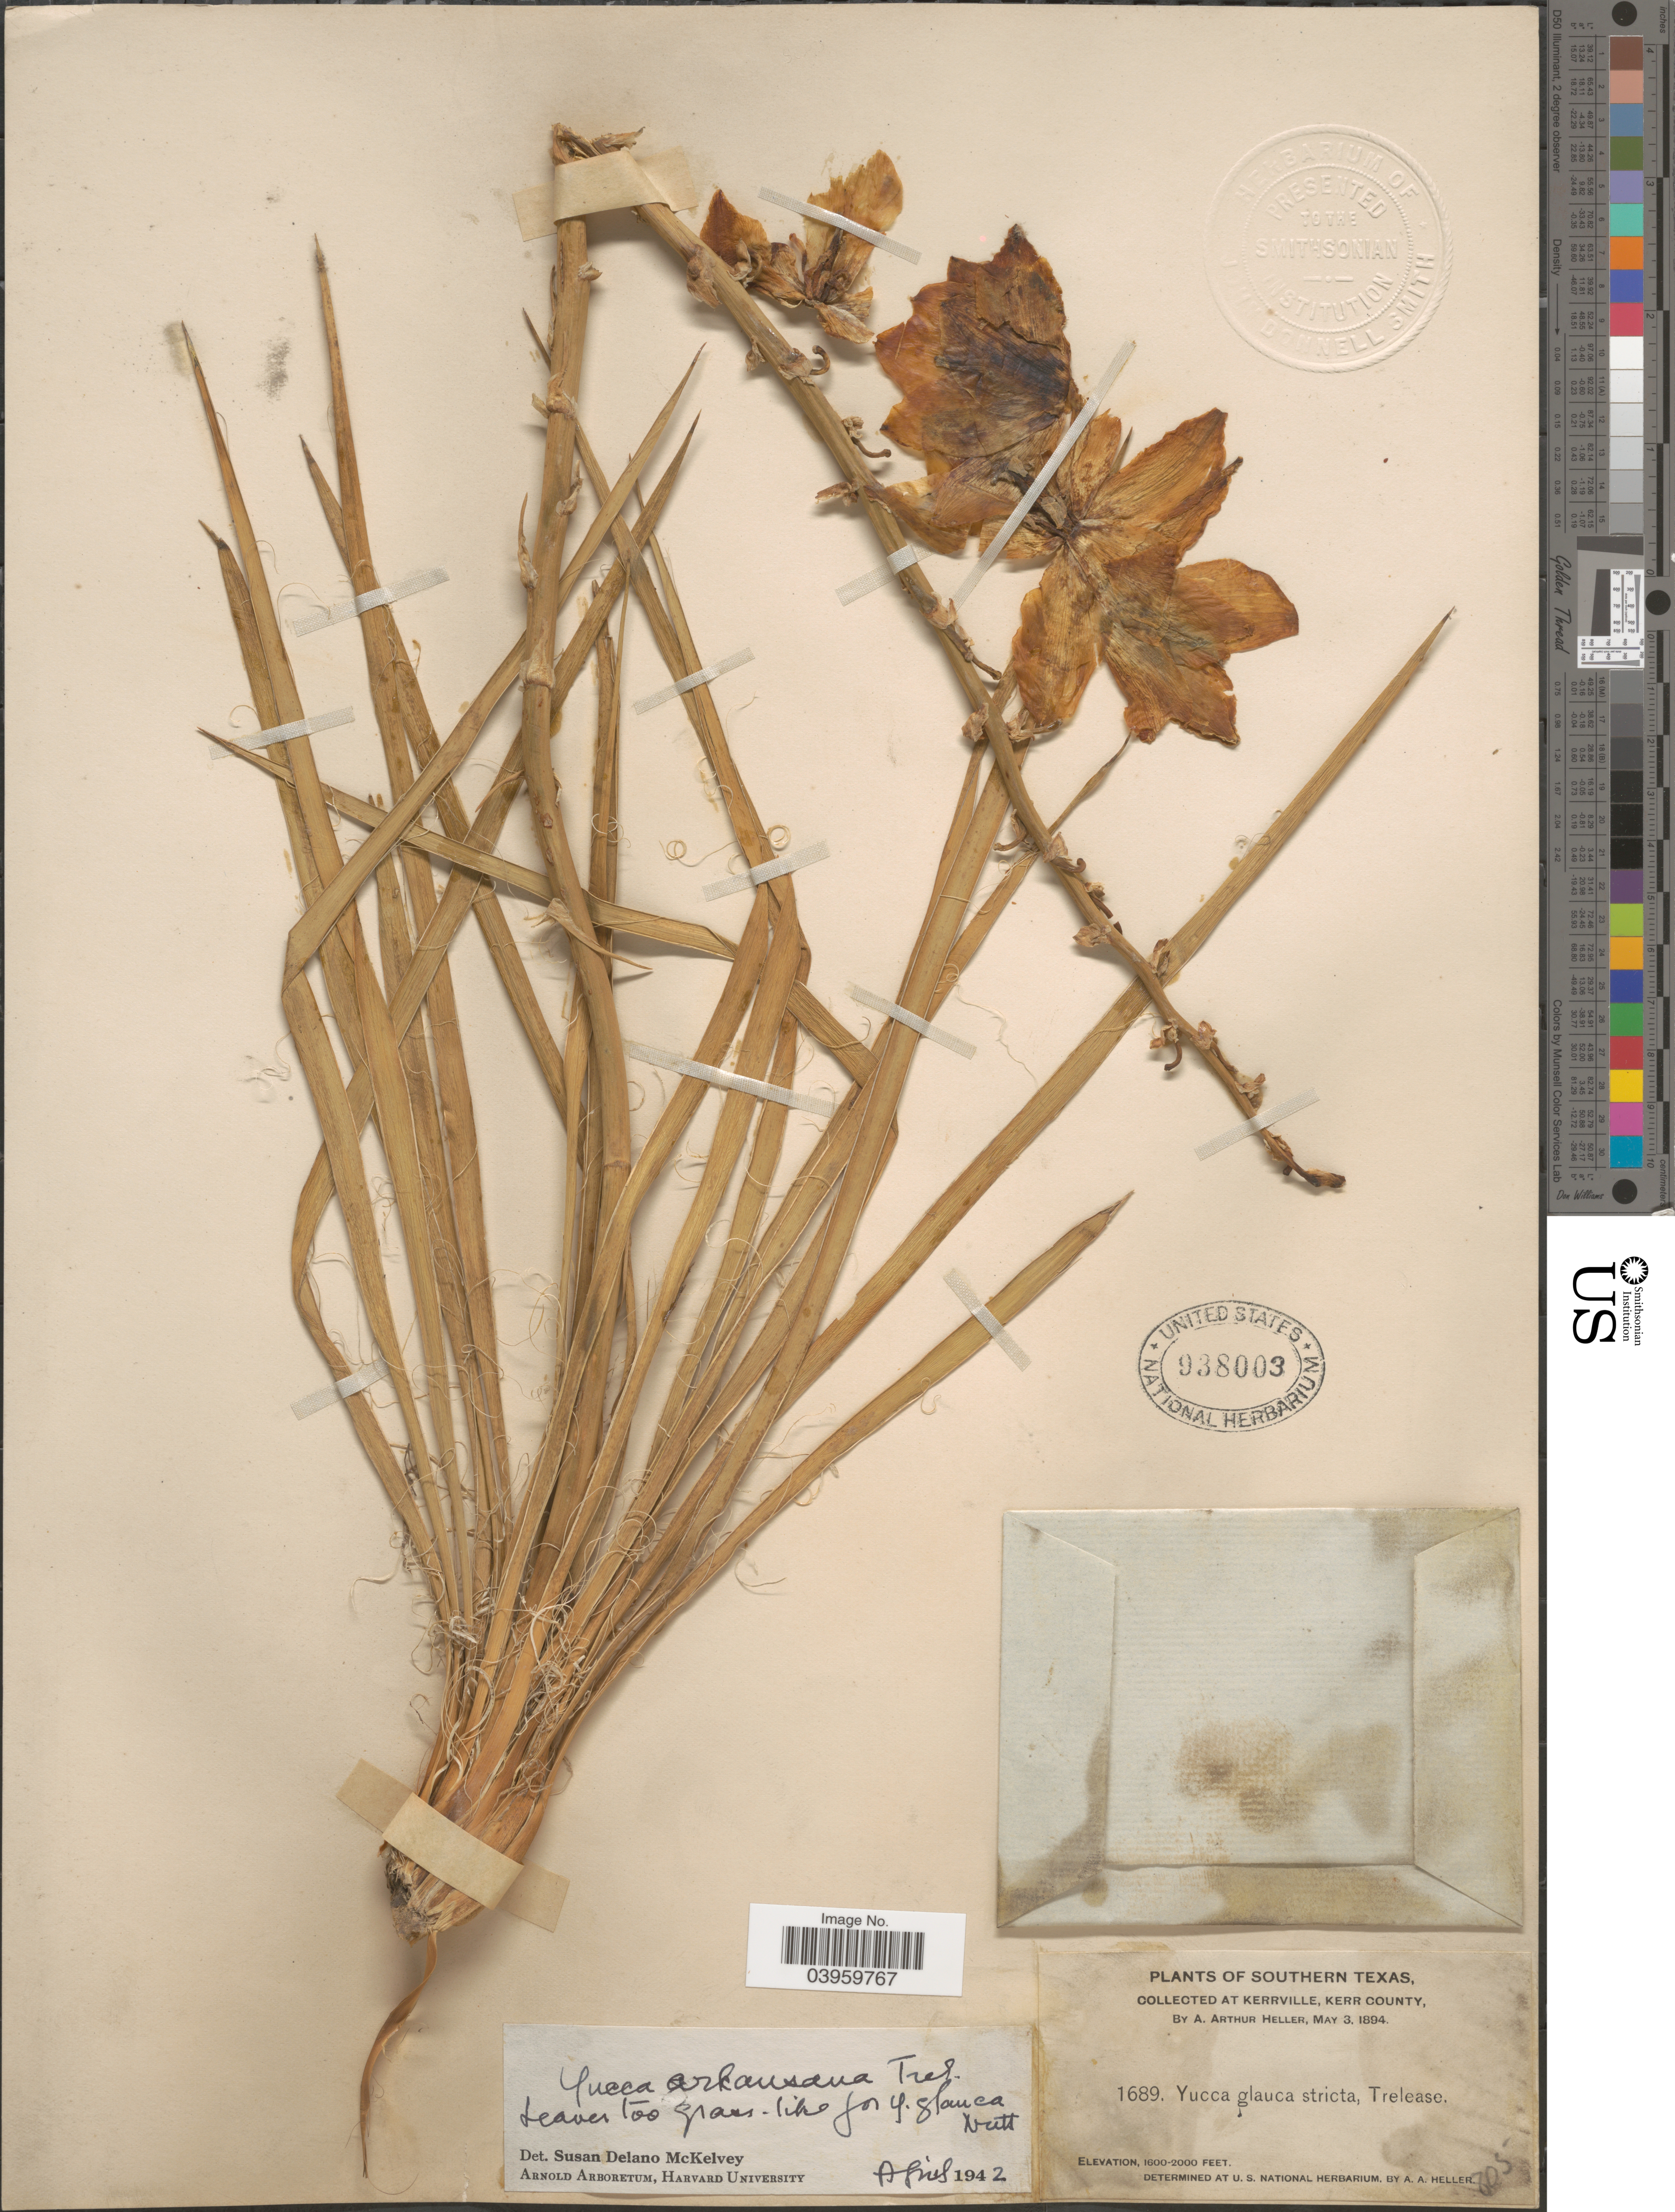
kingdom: Plantae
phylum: Tracheophyta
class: Liliopsida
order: Asparagales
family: Asparagaceae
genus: Yucca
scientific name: Yucca arkansana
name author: Trel.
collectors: A. A. Heller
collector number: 1689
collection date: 1894-05-03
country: United States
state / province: Texas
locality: Southern Texas. At Kerrville, Kerr County.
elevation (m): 488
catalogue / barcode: US 938003